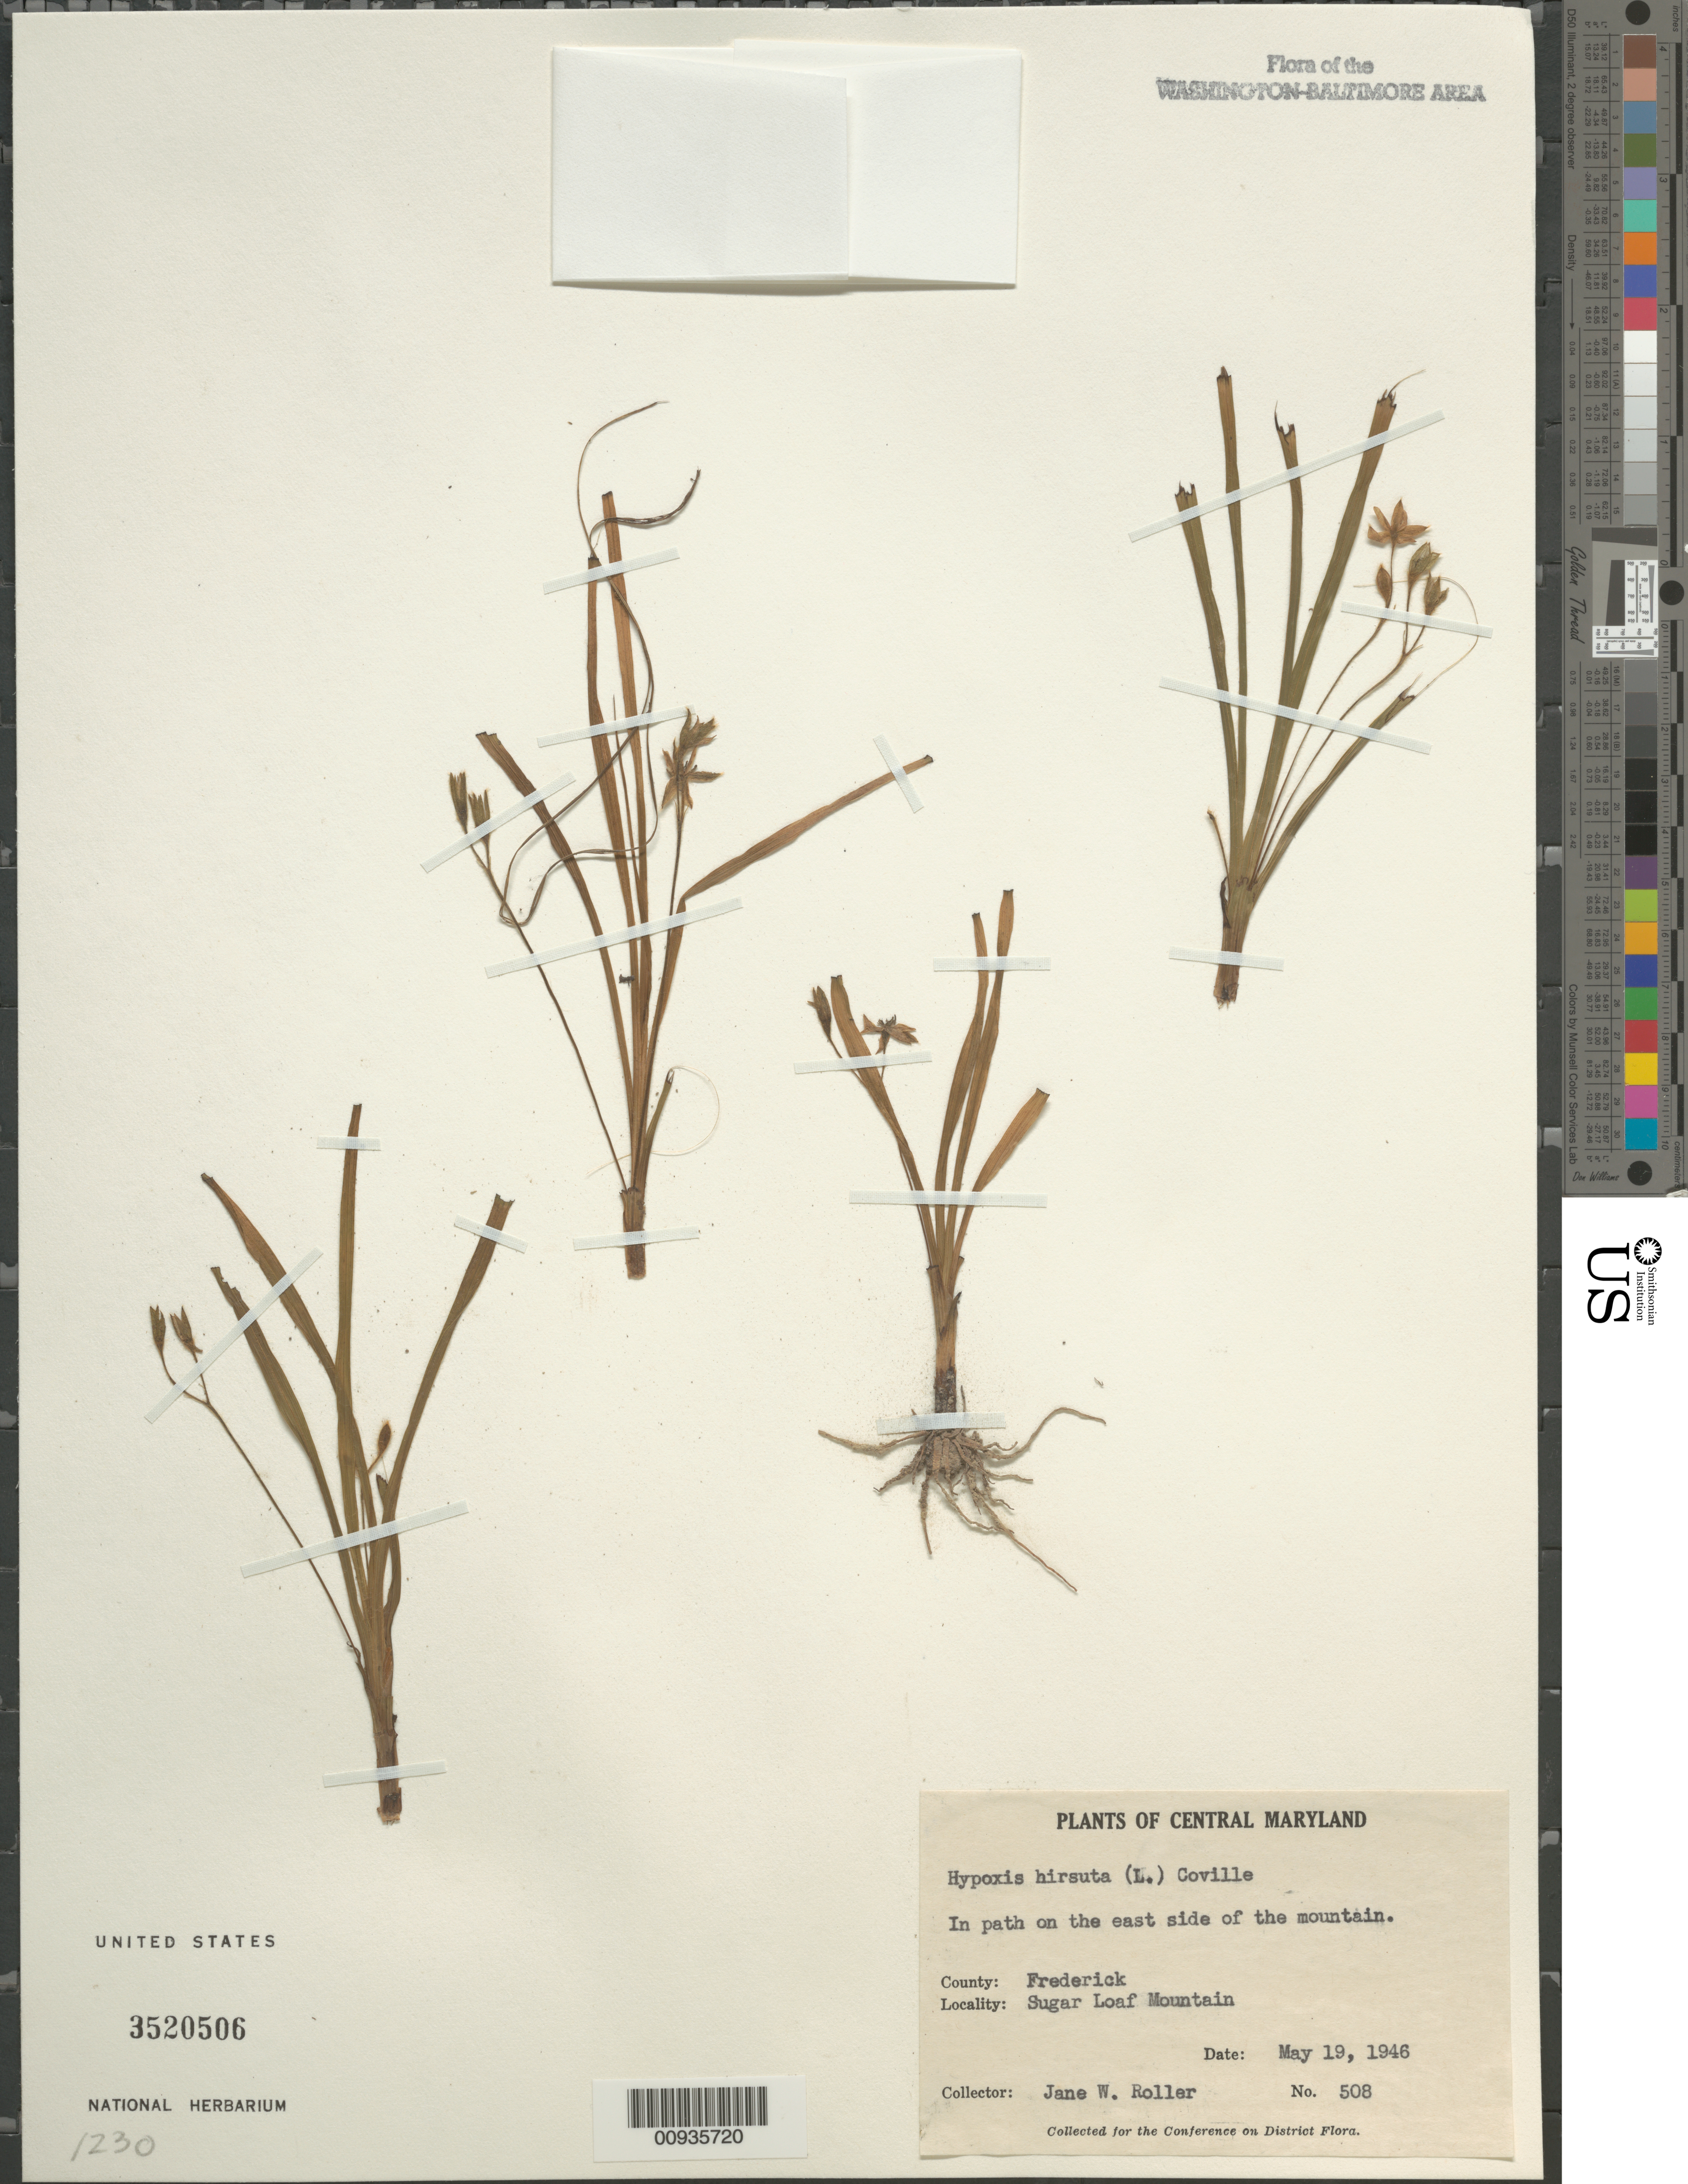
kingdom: Plantae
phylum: Tracheophyta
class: Liliopsida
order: Asparagales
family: Hypoxidaceae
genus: Hypoxis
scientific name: Hypoxis hirsuta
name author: (L.) Coville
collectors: J. W. Roller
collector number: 508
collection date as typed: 19 May 1946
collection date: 1946-05-19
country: United States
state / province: Maryland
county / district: Frederick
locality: Sugar Loaf Mountain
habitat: In path on east side of mountain.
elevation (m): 183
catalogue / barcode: US 3520506